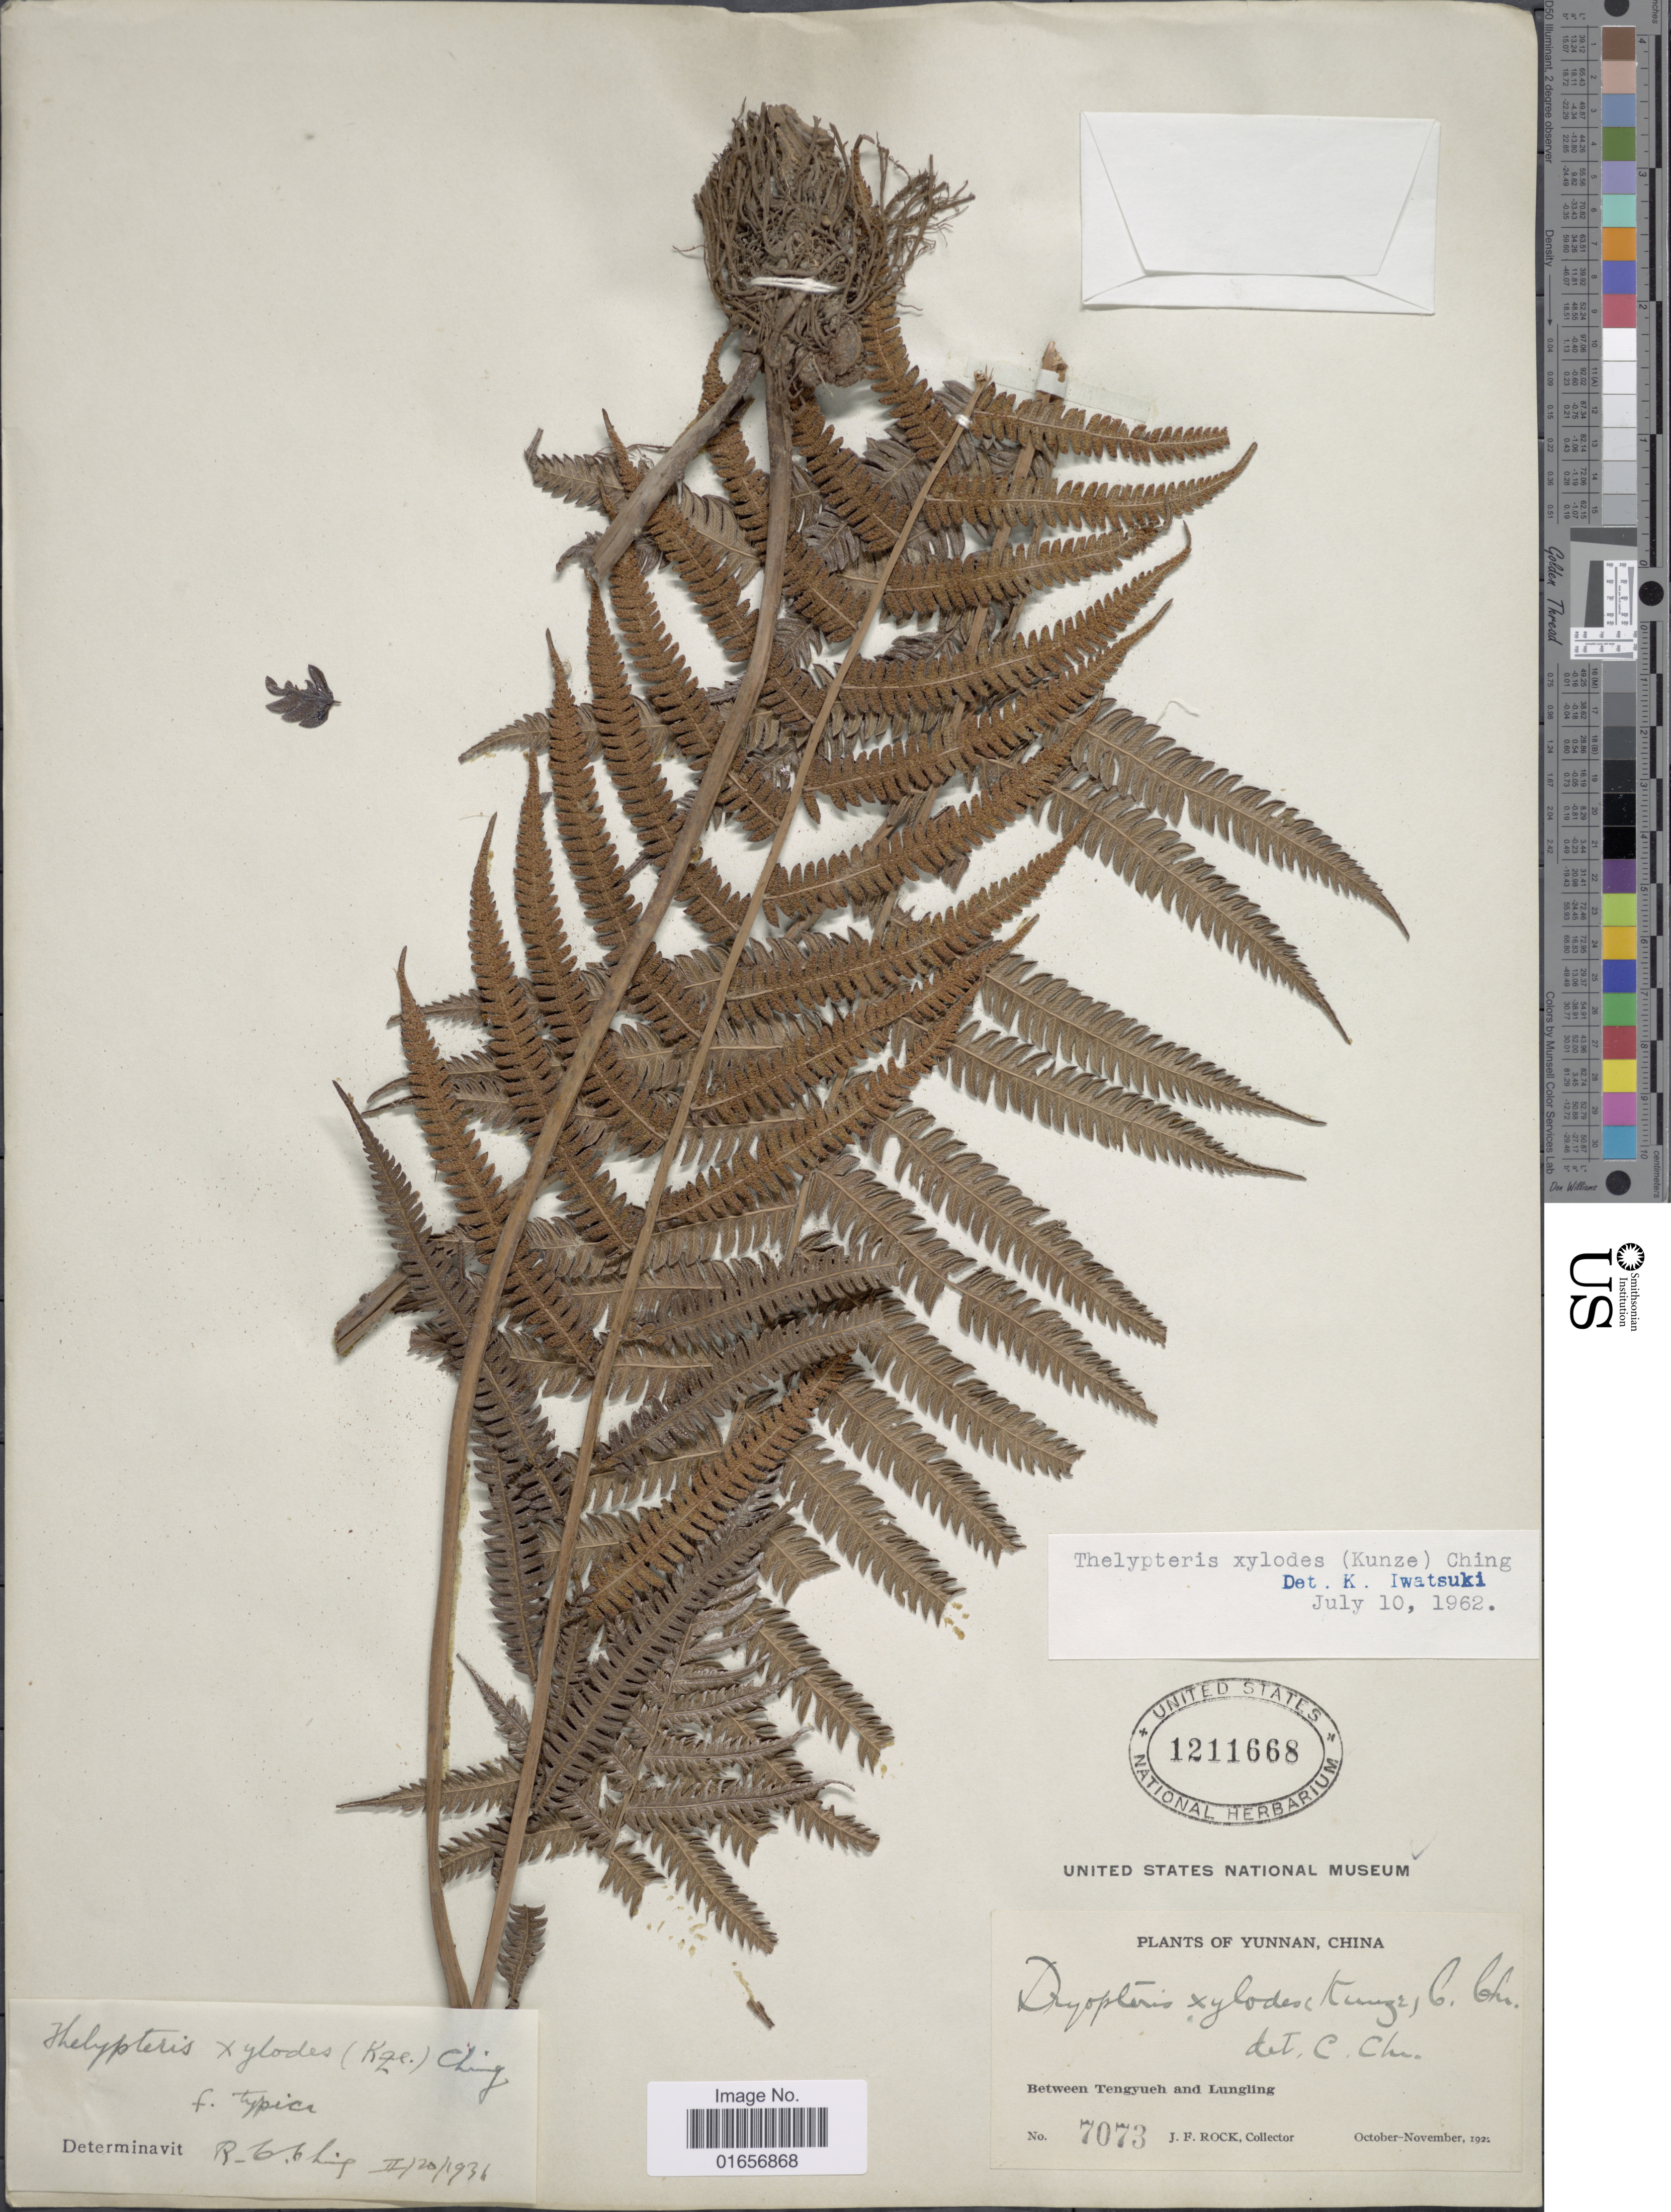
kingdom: Plantae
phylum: Tracheophyta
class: Polypodiopsida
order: Polypodiales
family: Thelypteridaceae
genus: Pseudocyclosorus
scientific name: Pseudocyclosorus tylodes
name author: (Kunze) Ching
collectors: J. Rock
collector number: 7073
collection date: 1922-10/1922-11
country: China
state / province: Yunnan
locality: Between Tengyeh and Lungling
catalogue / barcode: US 1211668